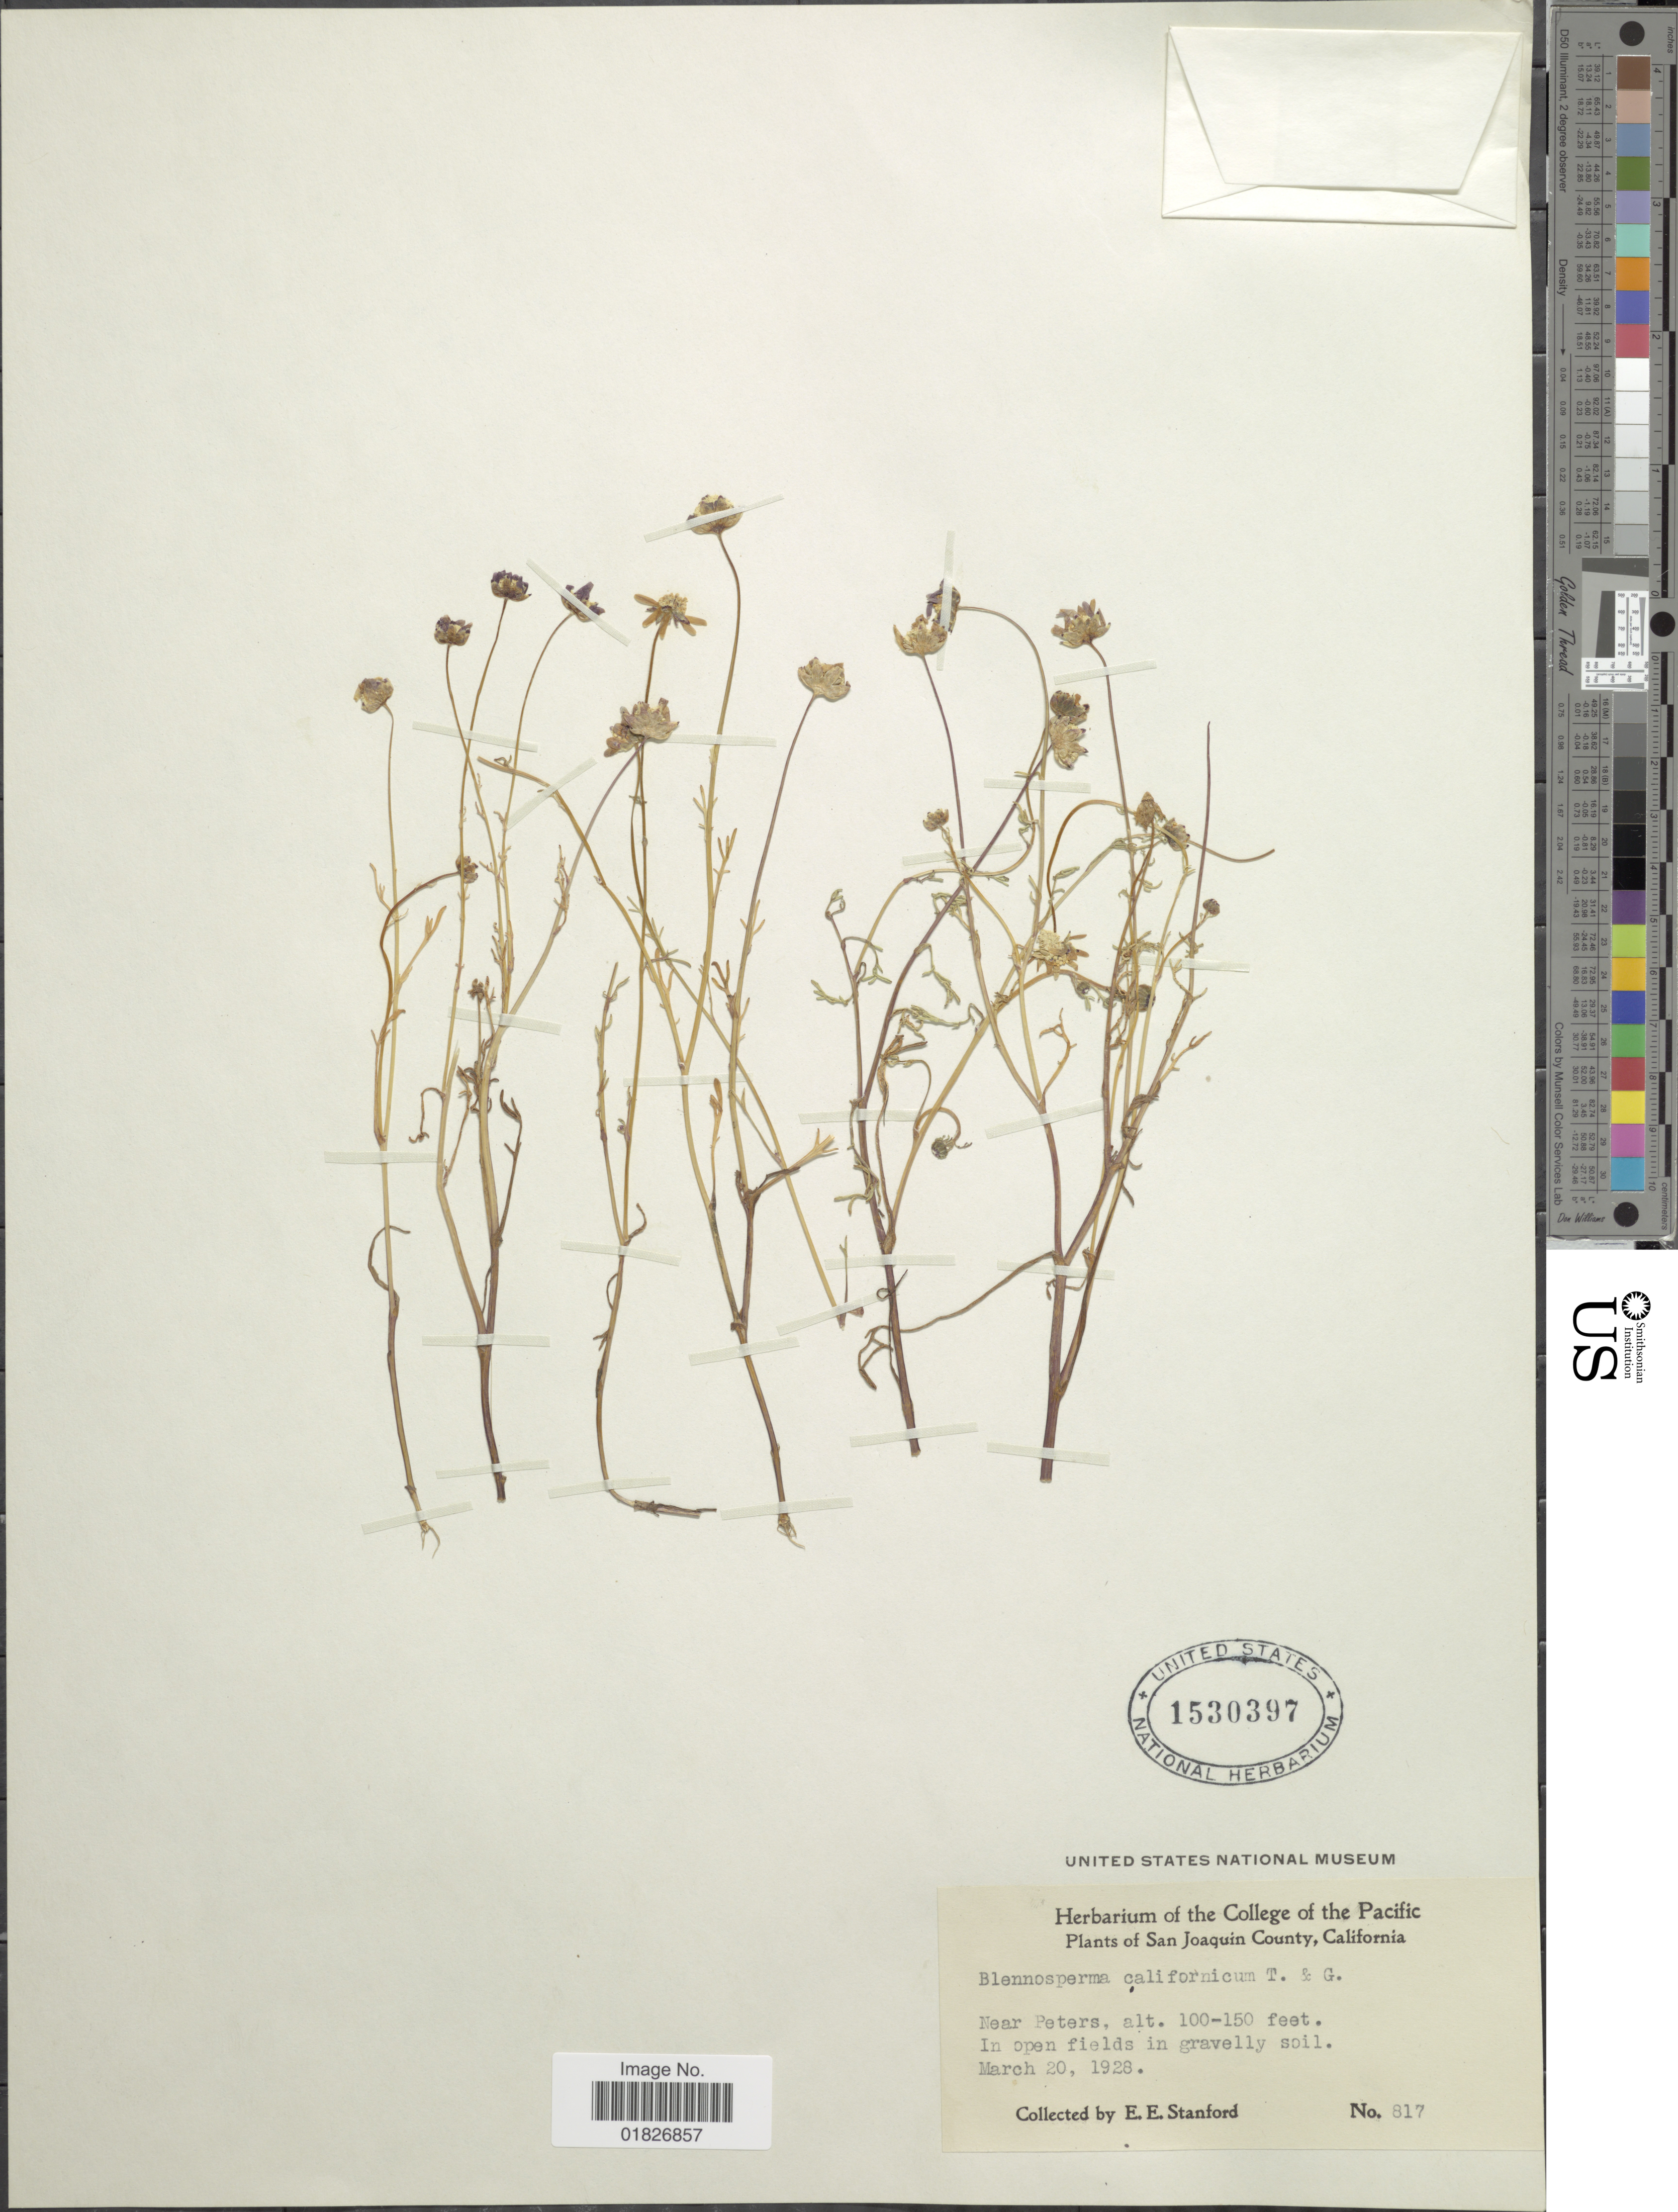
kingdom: Plantae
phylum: Tracheophyta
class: Magnoliopsida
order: Asterales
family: Asteraceae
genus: Blennosperma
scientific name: Blennosperma nanum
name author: (Hook.) S.F. Blake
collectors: E. Stanford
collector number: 817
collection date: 1928-03-20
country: United States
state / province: California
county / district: San Joaquin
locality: San Joaquin County, near Peters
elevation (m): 30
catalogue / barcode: US 1530397